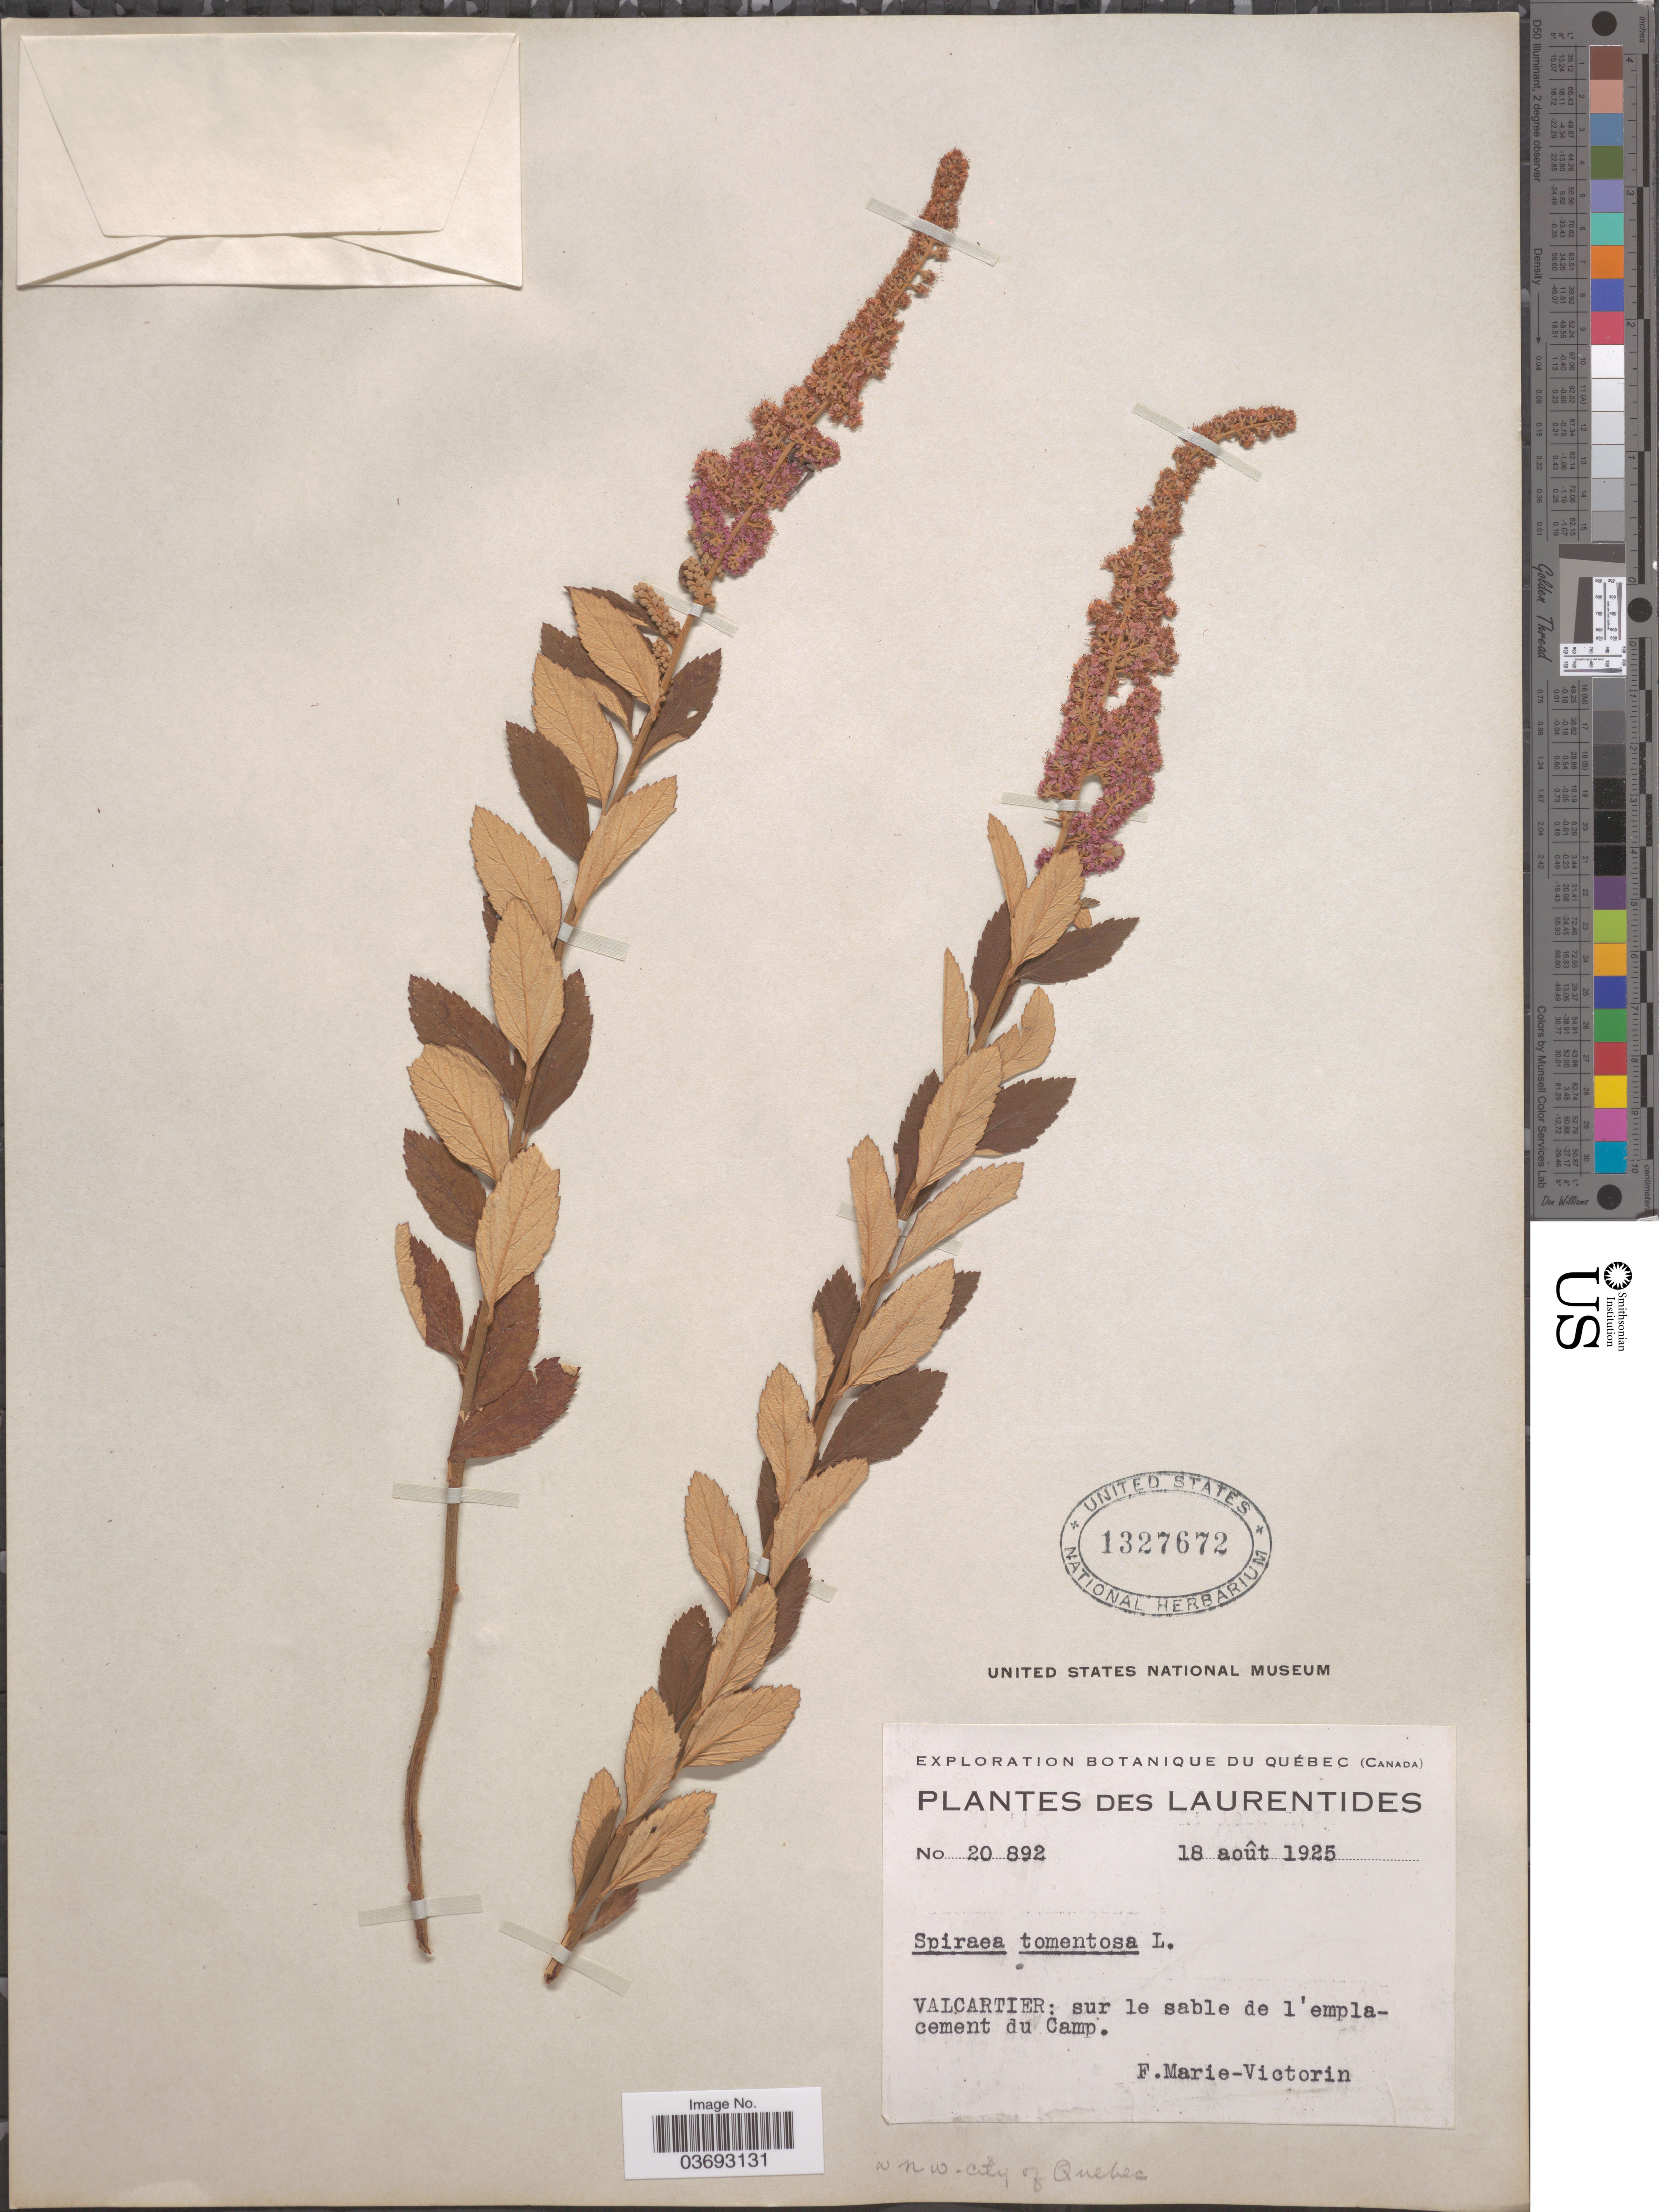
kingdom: Plantae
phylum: Tracheophyta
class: Magnoliopsida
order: Rosales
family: Rosaceae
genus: Spiraea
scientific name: Spiraea tomentosa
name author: L.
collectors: F. Marie-Victorin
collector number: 20892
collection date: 1925-08-18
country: Canada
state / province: Quebec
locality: Laurentides. Calcartier: sur le sable de l'emplacement du Camp. w nw. city of Quebec.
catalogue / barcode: US 1327672